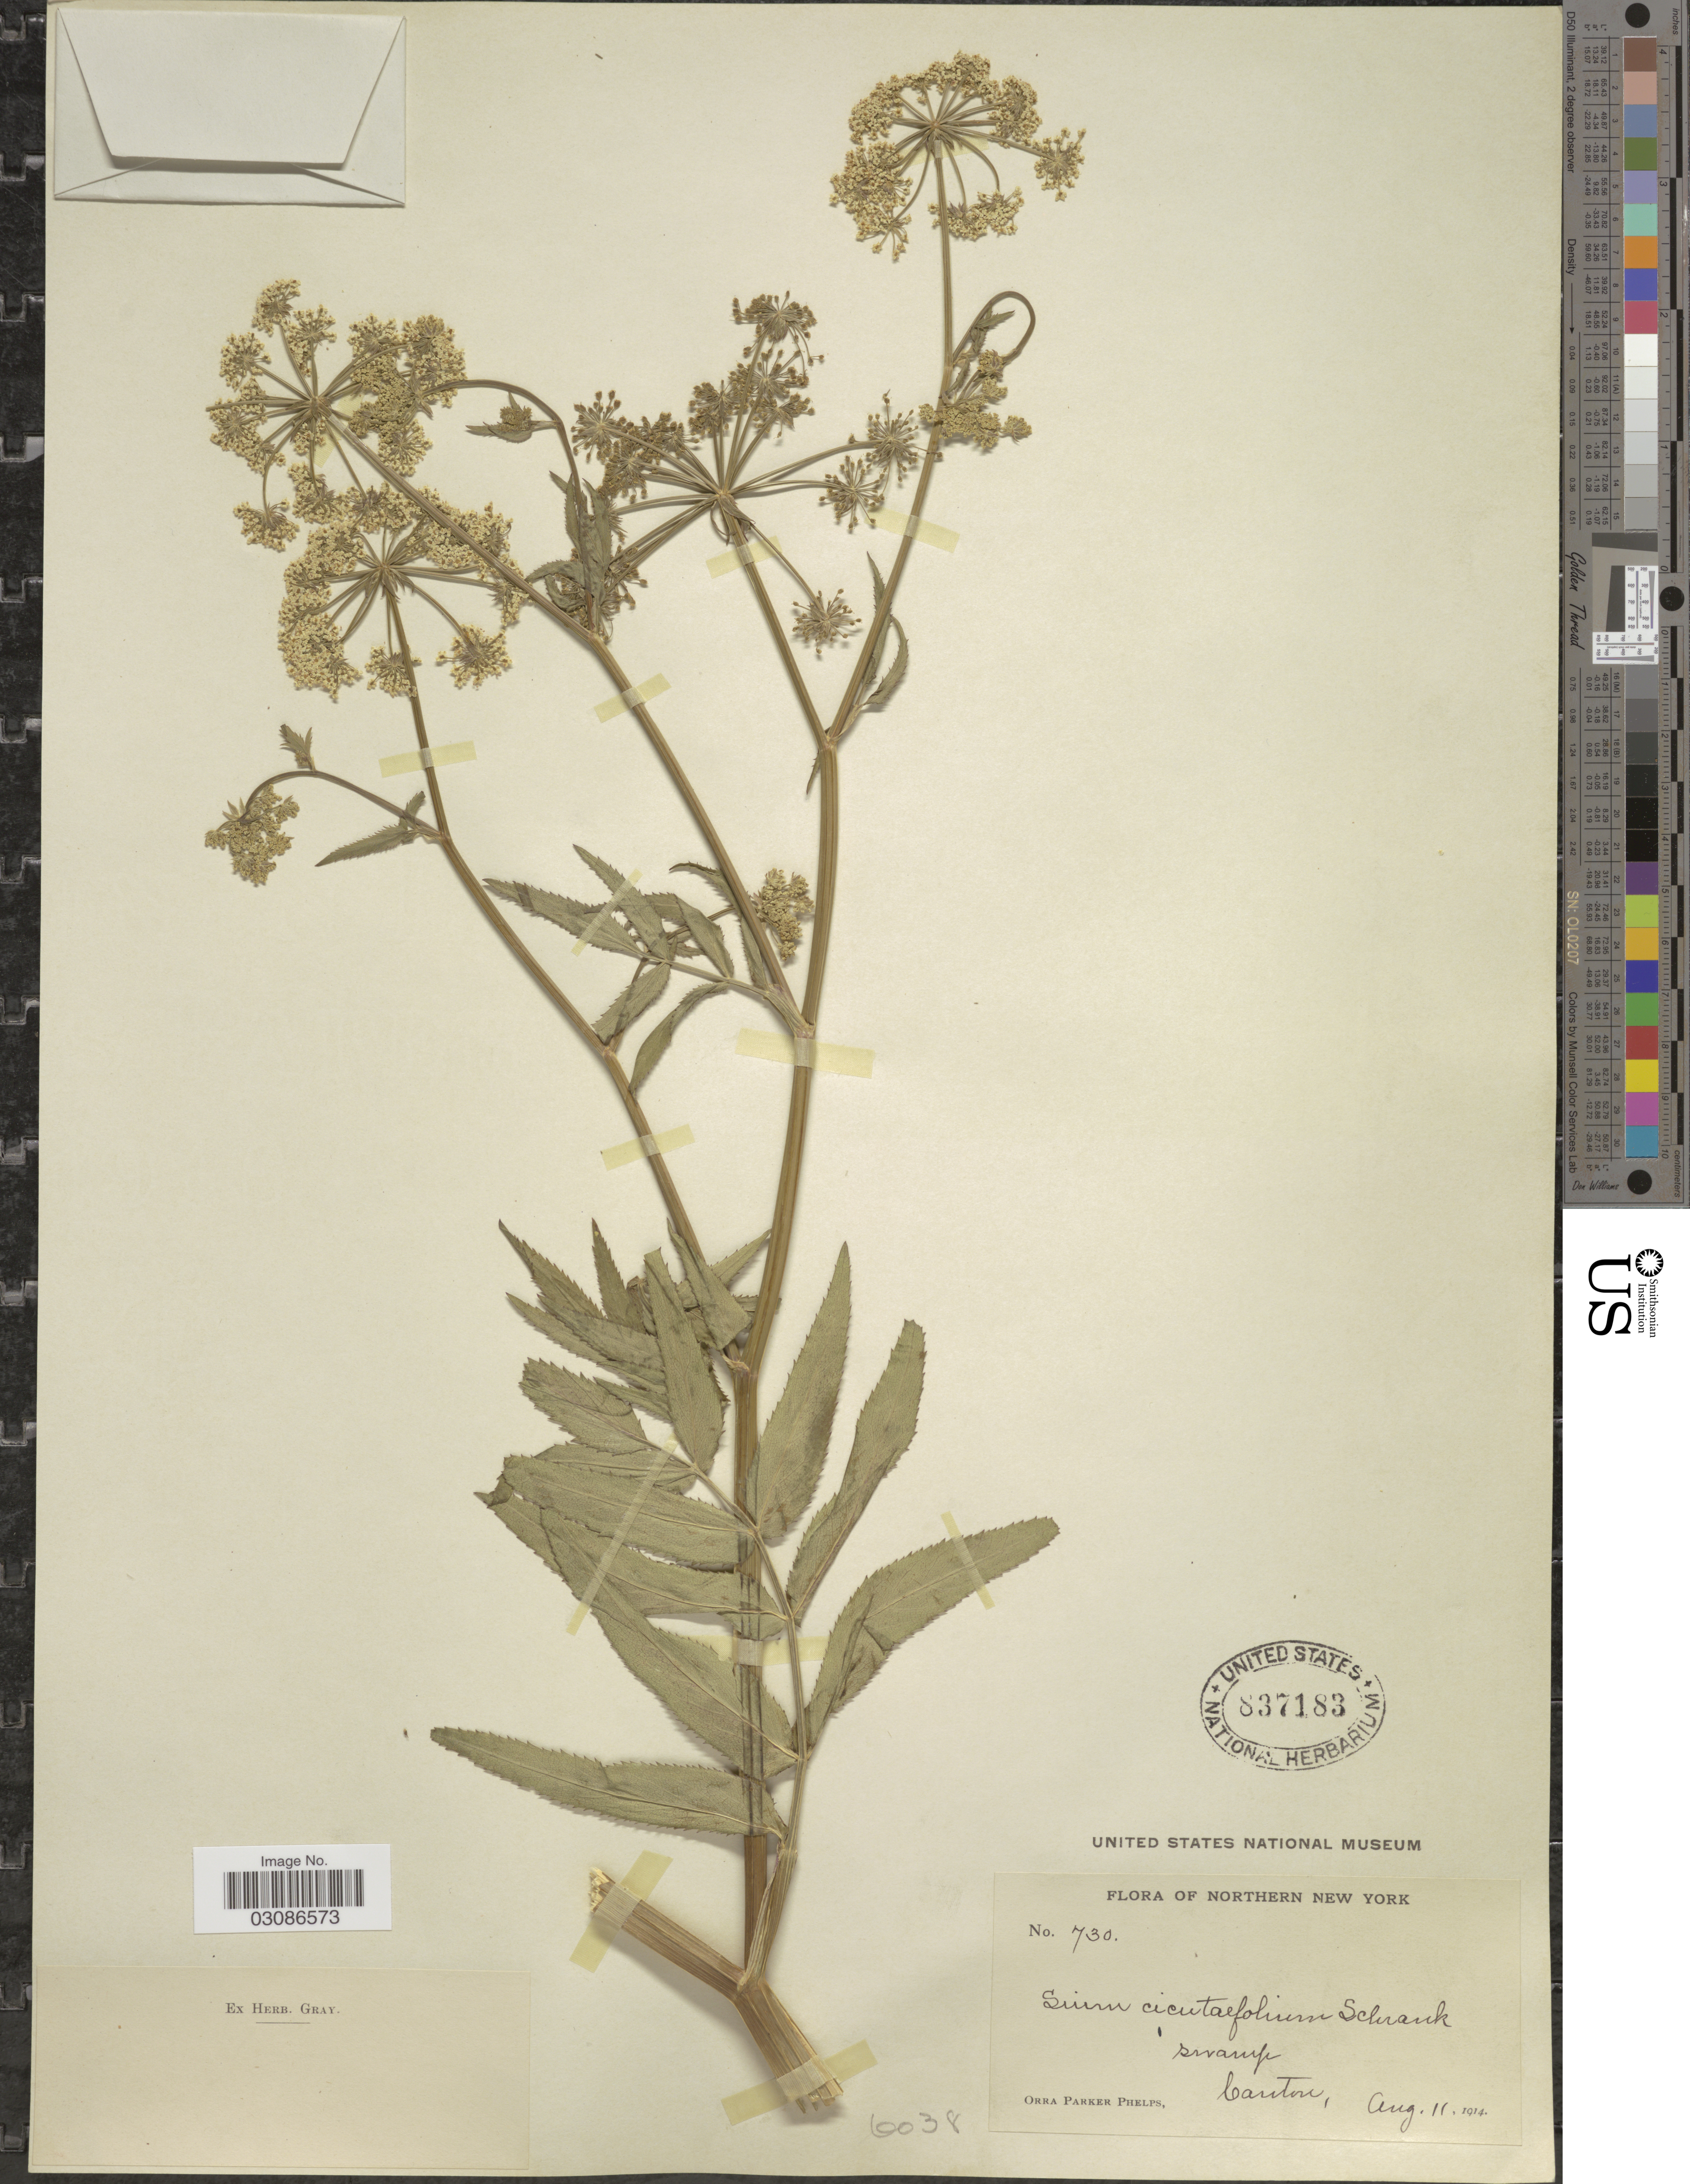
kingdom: Plantae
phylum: Tracheophyta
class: Magnoliopsida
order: Apiales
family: Apiaceae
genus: Sium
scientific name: Sium suave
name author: Walter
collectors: O. P. Phelps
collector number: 730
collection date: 1914-08-11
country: United States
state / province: New York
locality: Northern New York, Canton.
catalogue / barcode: US 837183